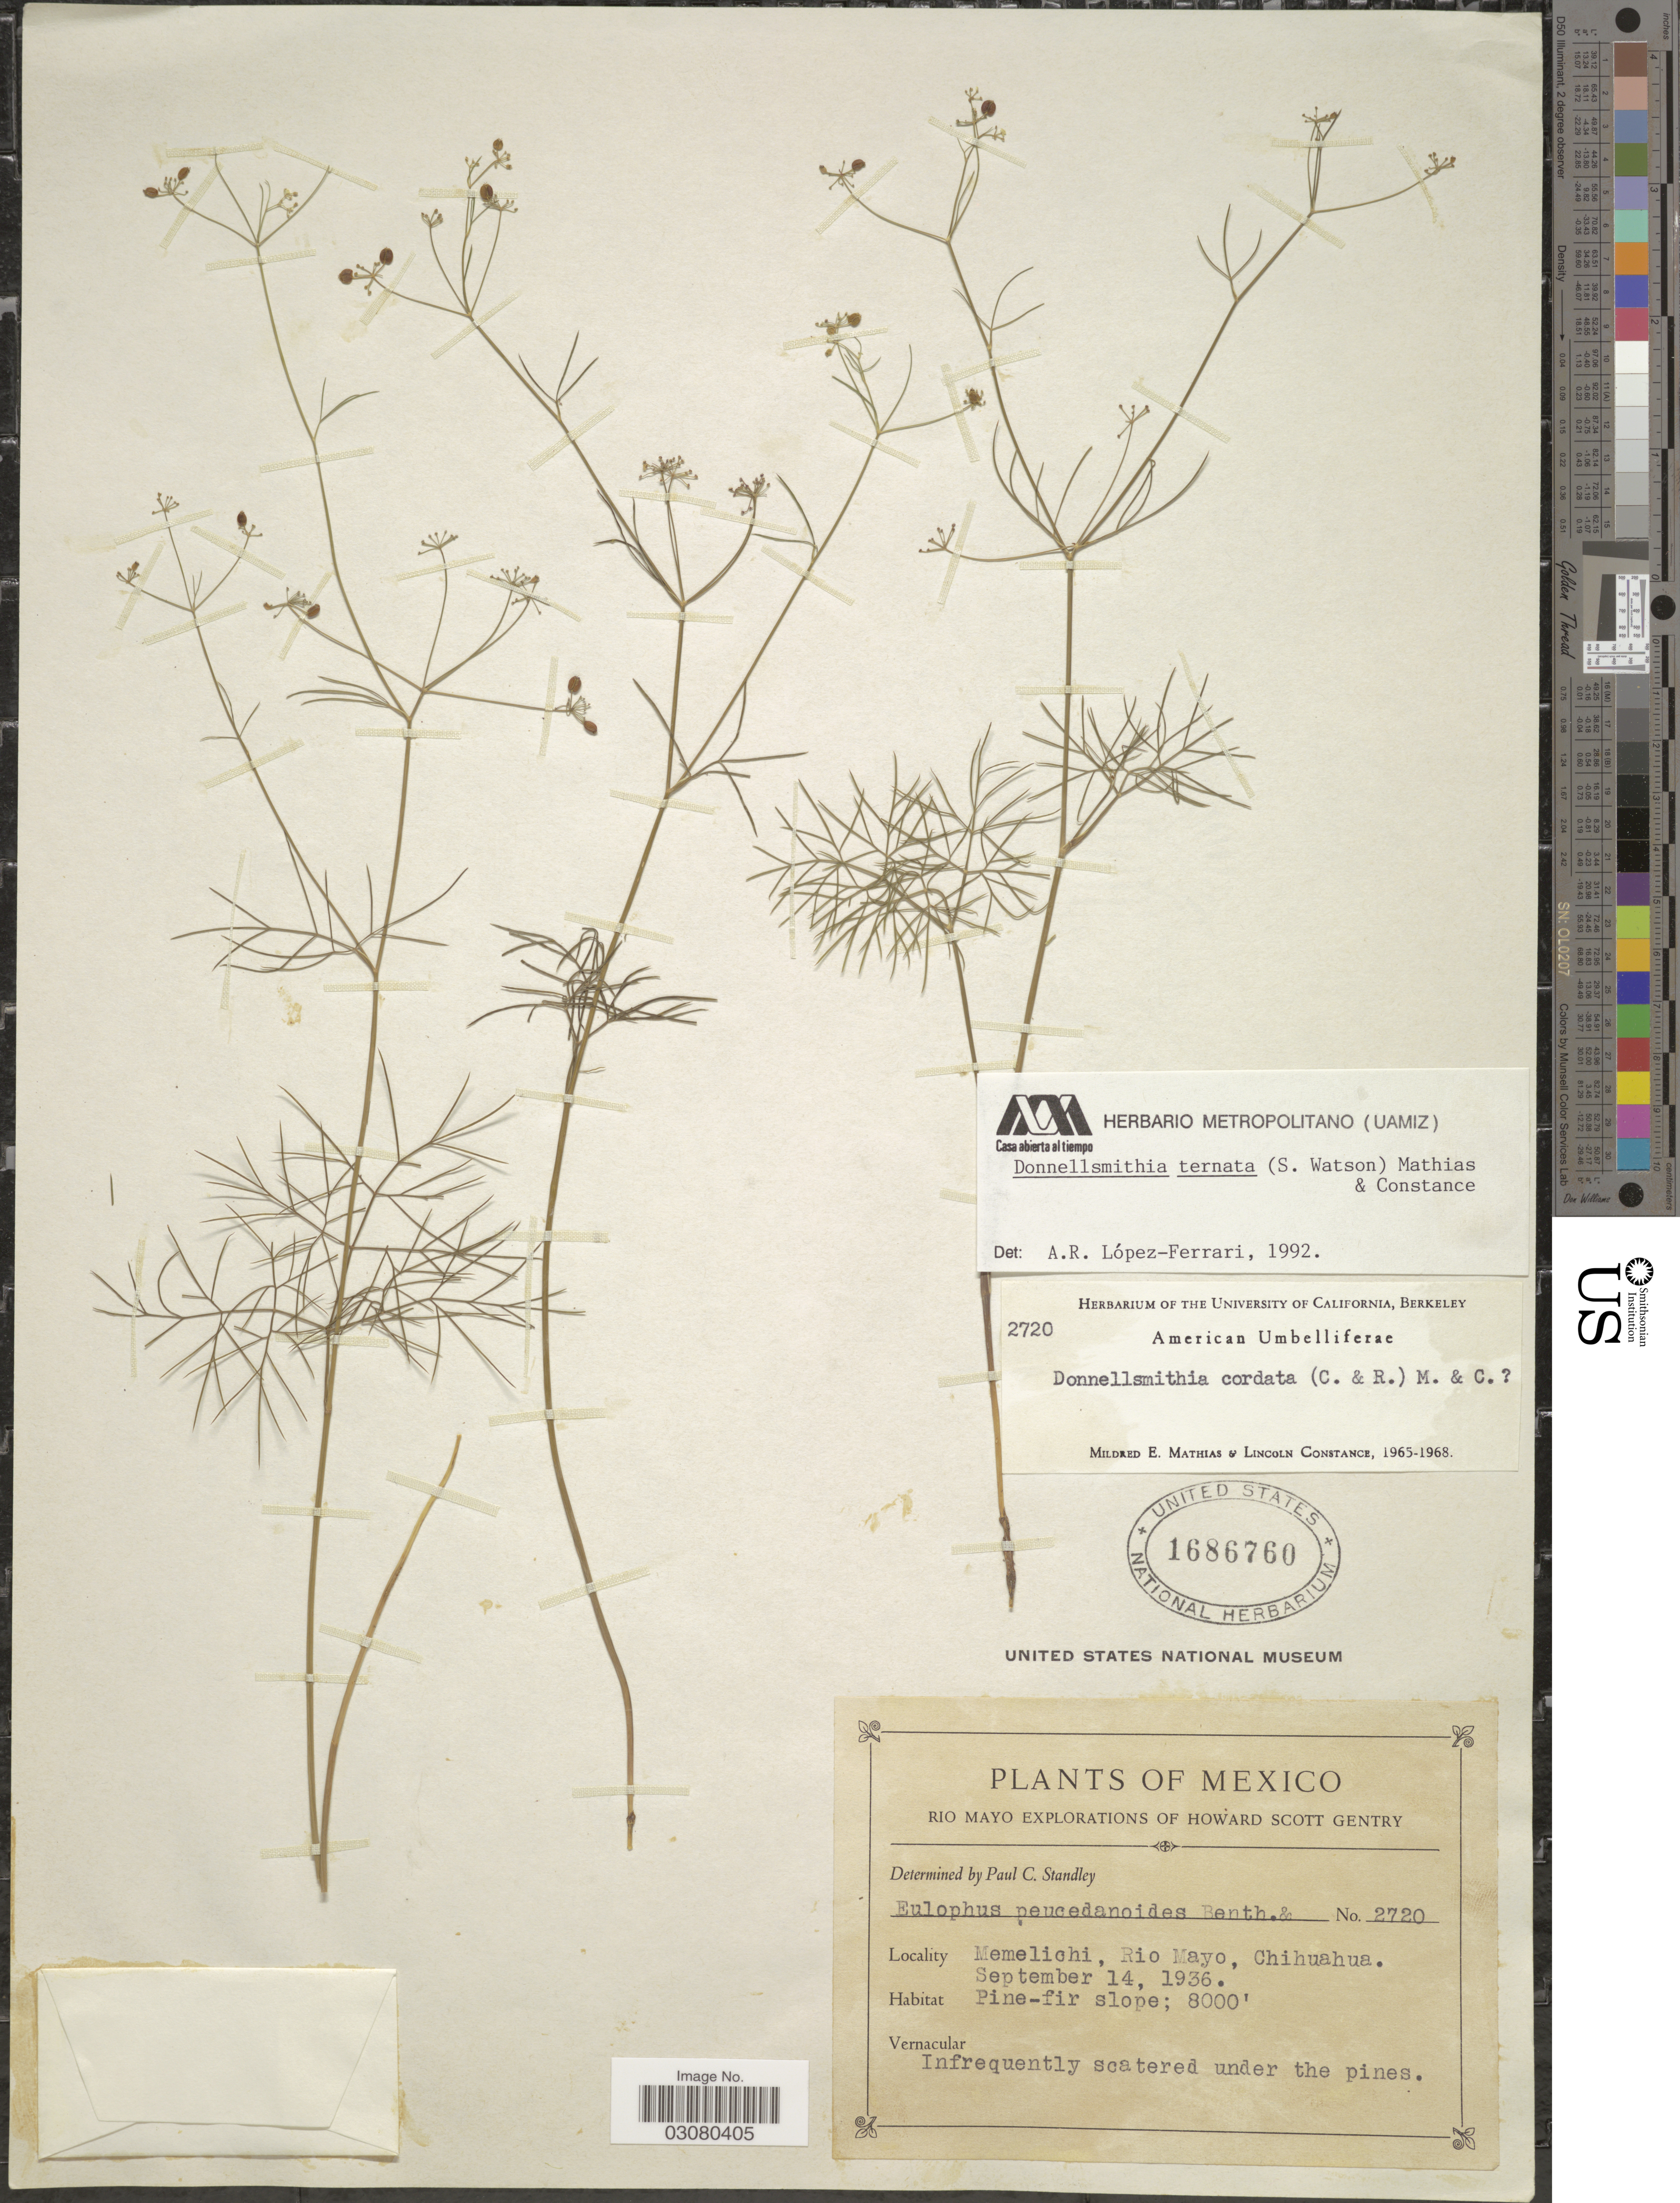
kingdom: Plantae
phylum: Tracheophyta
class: Magnoliopsida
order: Apiales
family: Apiaceae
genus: Donnellsmithia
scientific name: Donnellsmithia ternata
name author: (S. Watson) Mathias & Constance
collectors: H. S. Gentry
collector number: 2720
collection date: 1936-09-14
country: Mexico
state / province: Chihuahua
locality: Memelichi, Rio Mayo.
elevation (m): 2438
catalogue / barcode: US 1686760